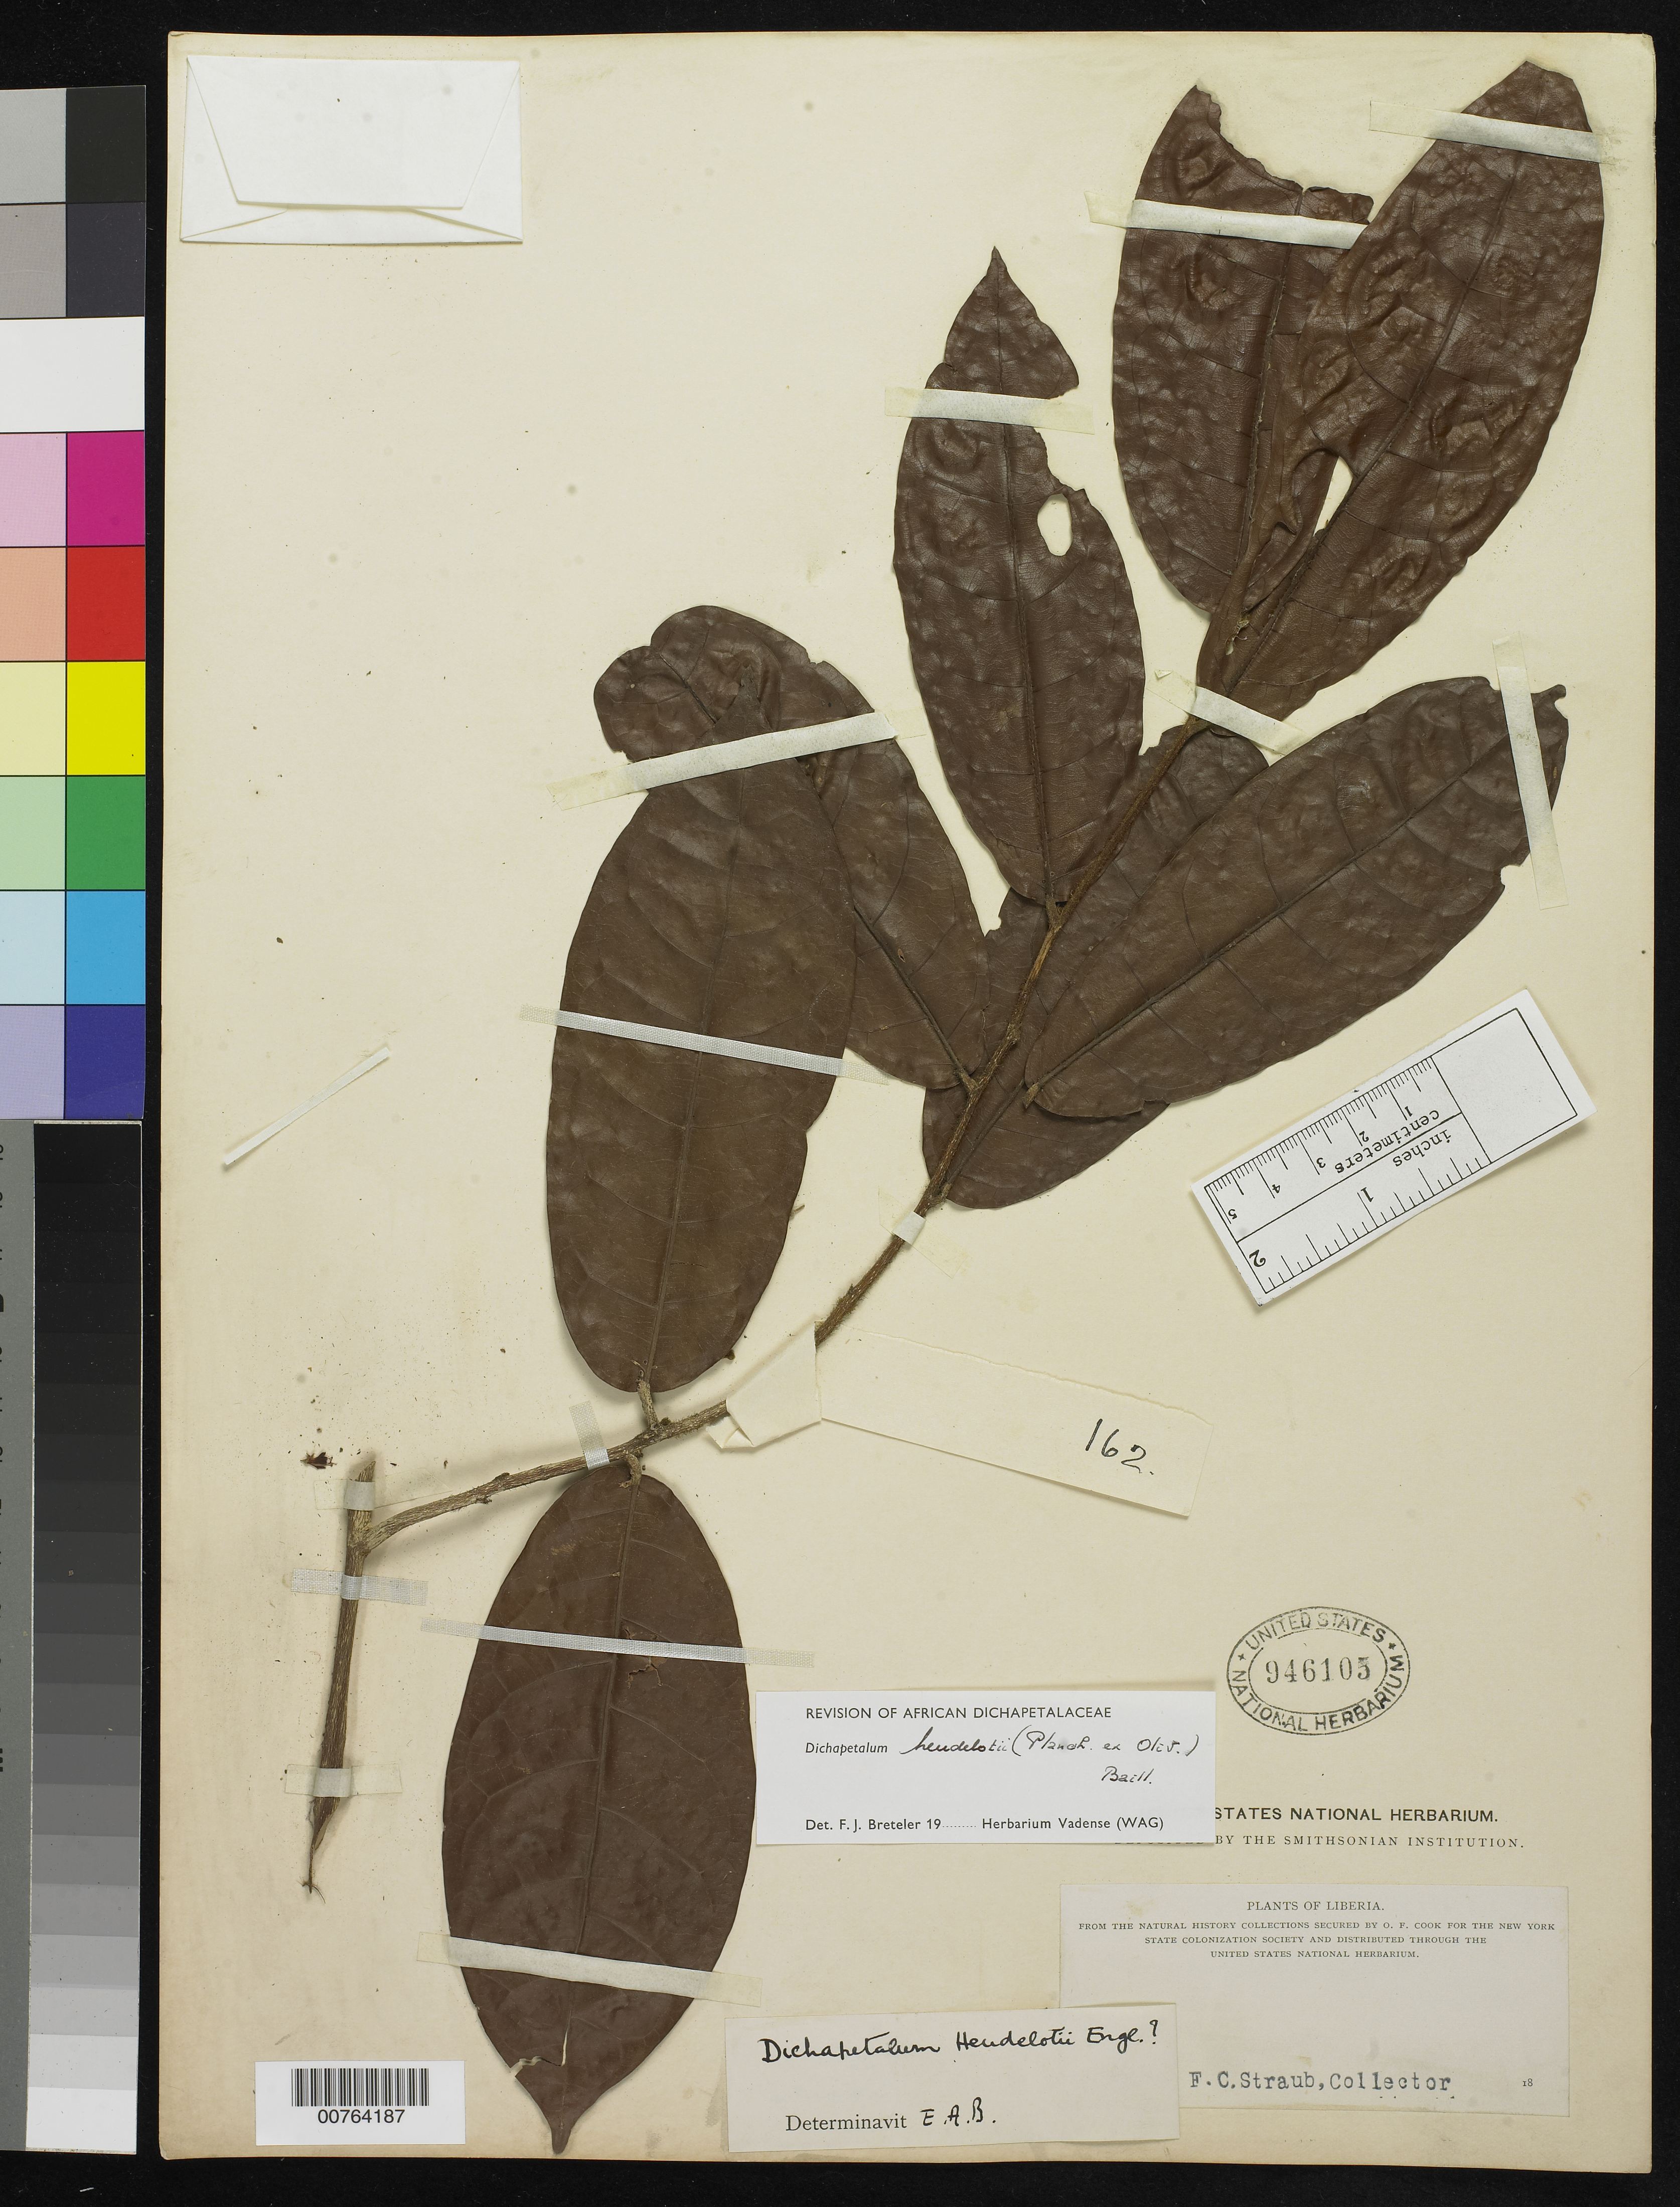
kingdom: Plantae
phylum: Tracheophyta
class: Magnoliopsida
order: Malpighiales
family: Dichapetalaceae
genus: Dichapetalum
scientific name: Dichapetalum heudelotii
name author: (Planch. ex Oliv.) Baill.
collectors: F. Straub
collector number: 162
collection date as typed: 18--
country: Liberia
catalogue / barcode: US 946105